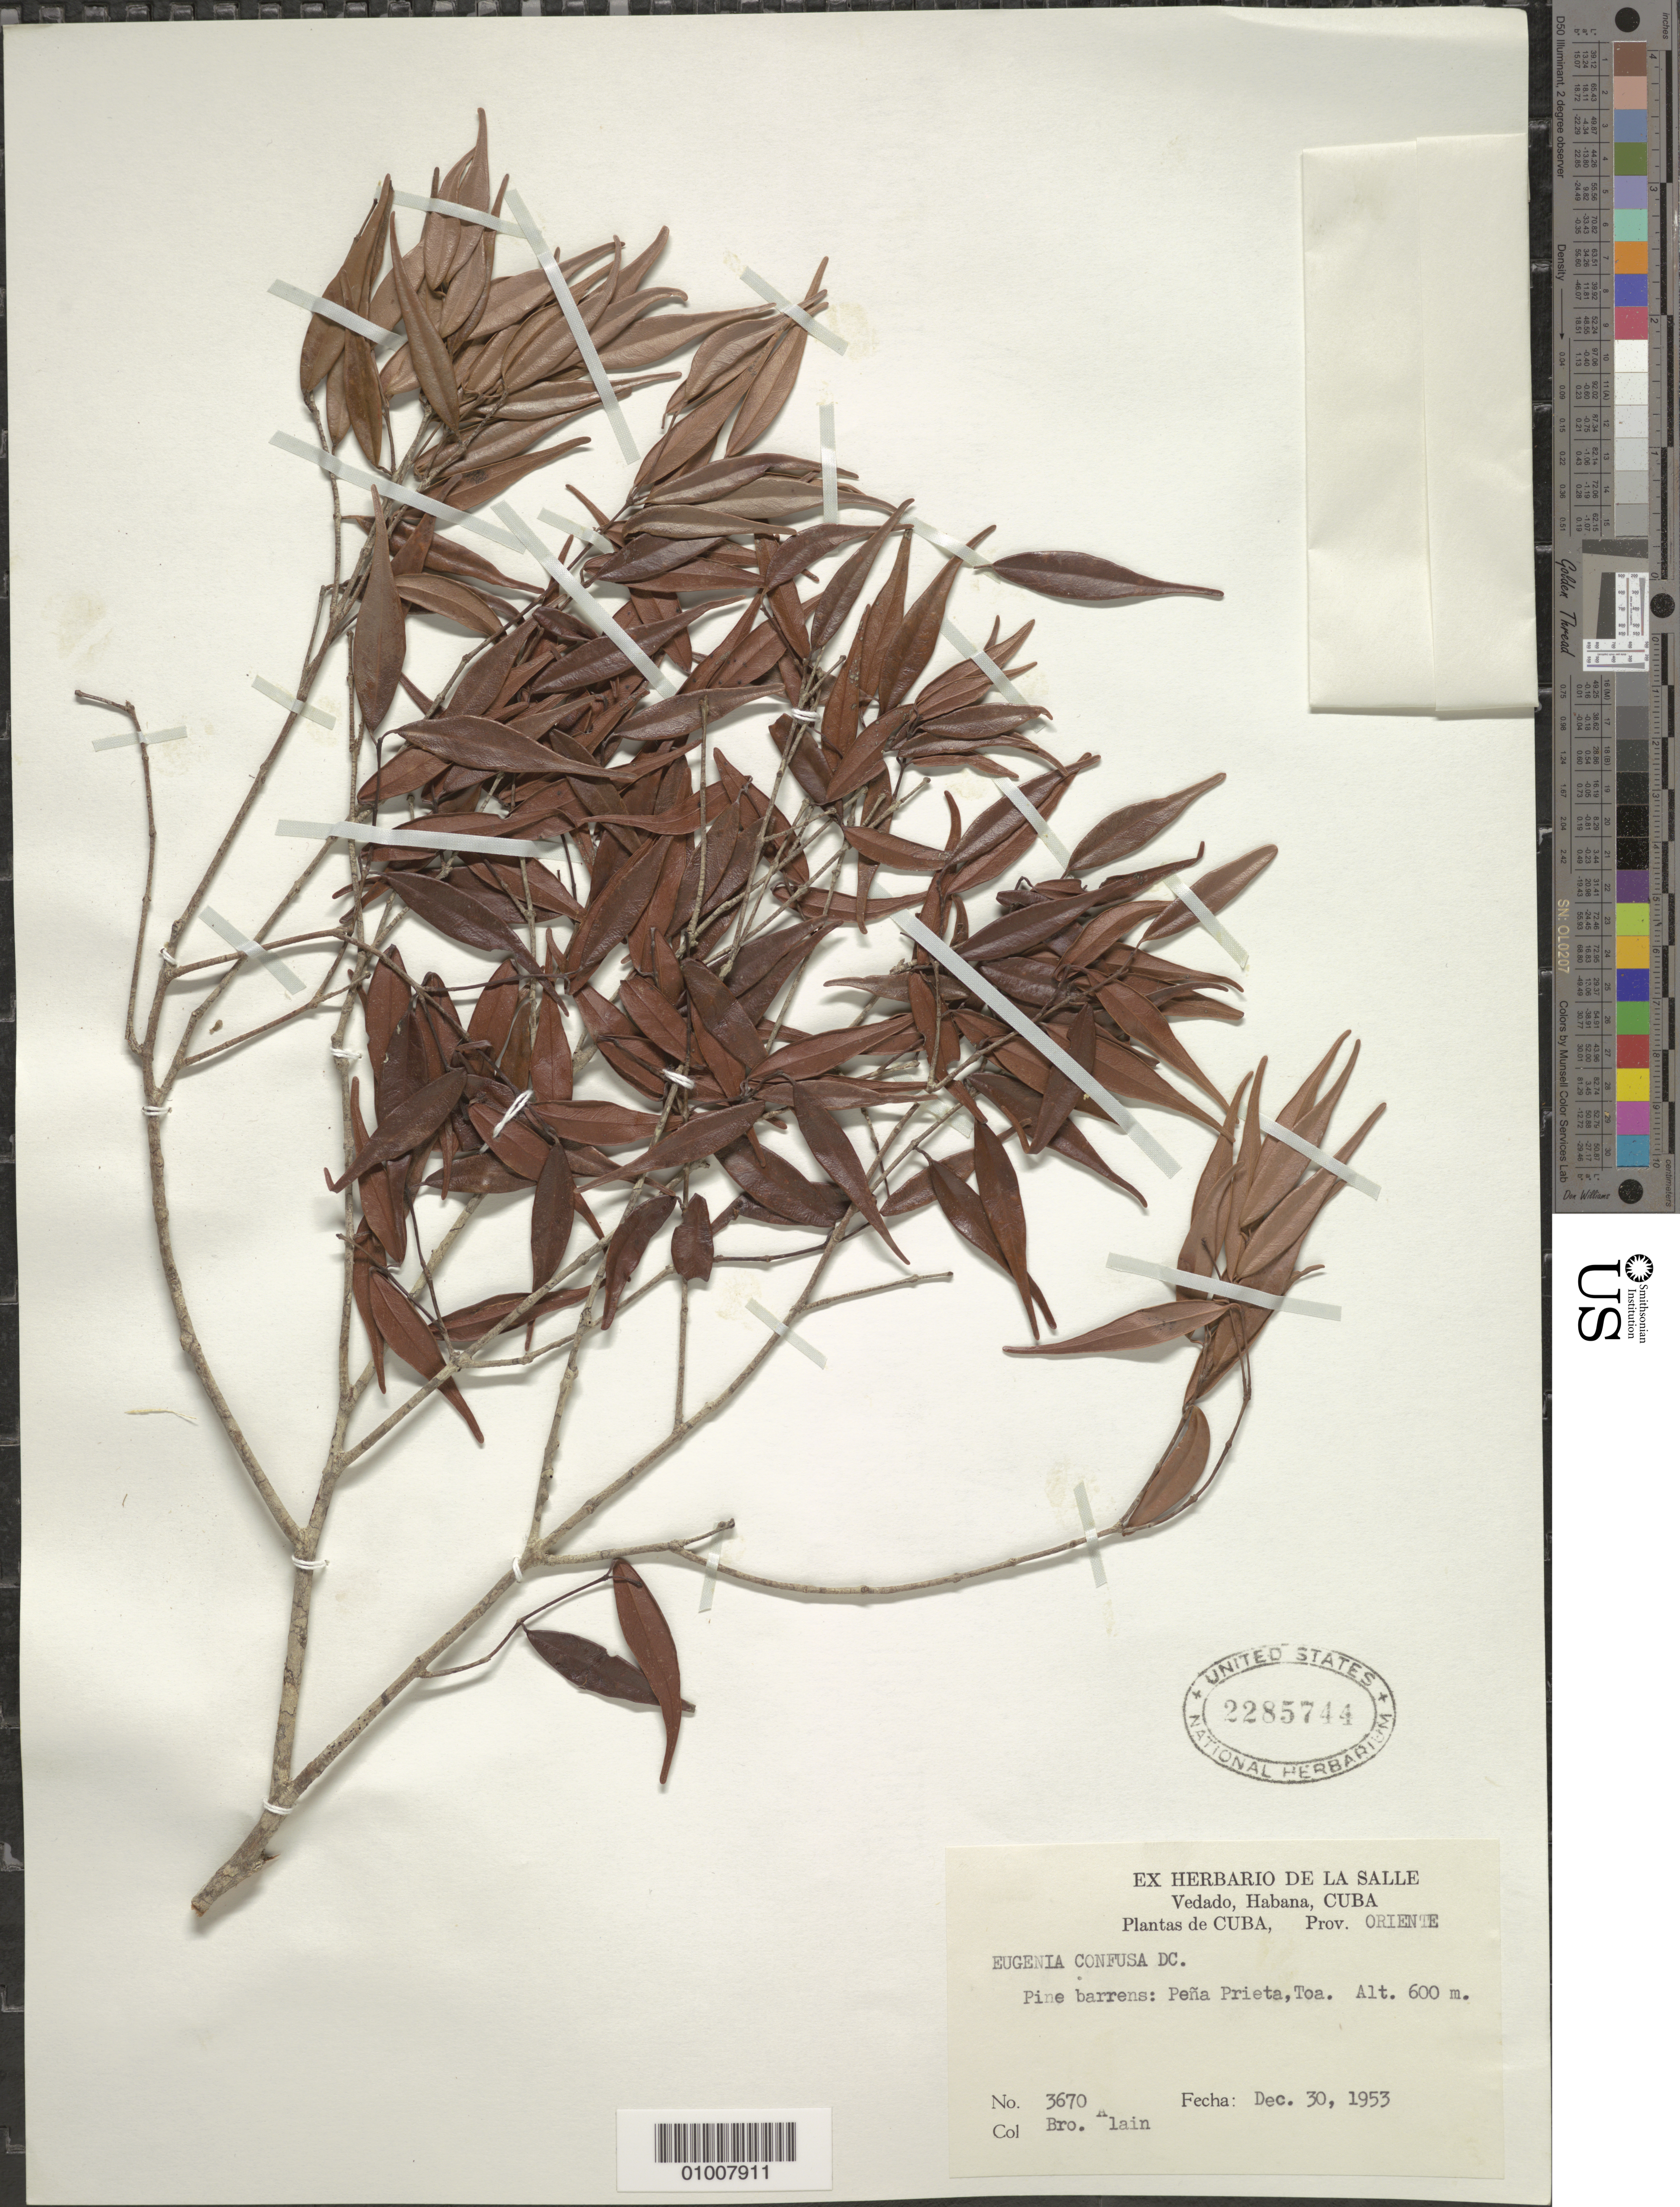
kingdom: Plantae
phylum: Tracheophyta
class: Magnoliopsida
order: Myrtales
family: Myrtaceae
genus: Eugenia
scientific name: Eugenia confusa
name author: DC.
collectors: A. H. Liogier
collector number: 3670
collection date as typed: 30 Dec 1953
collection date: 1953-12-30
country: Cuba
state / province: Oriente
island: Cuba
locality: Peña Prieta, Toa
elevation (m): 600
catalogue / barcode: US 2285744